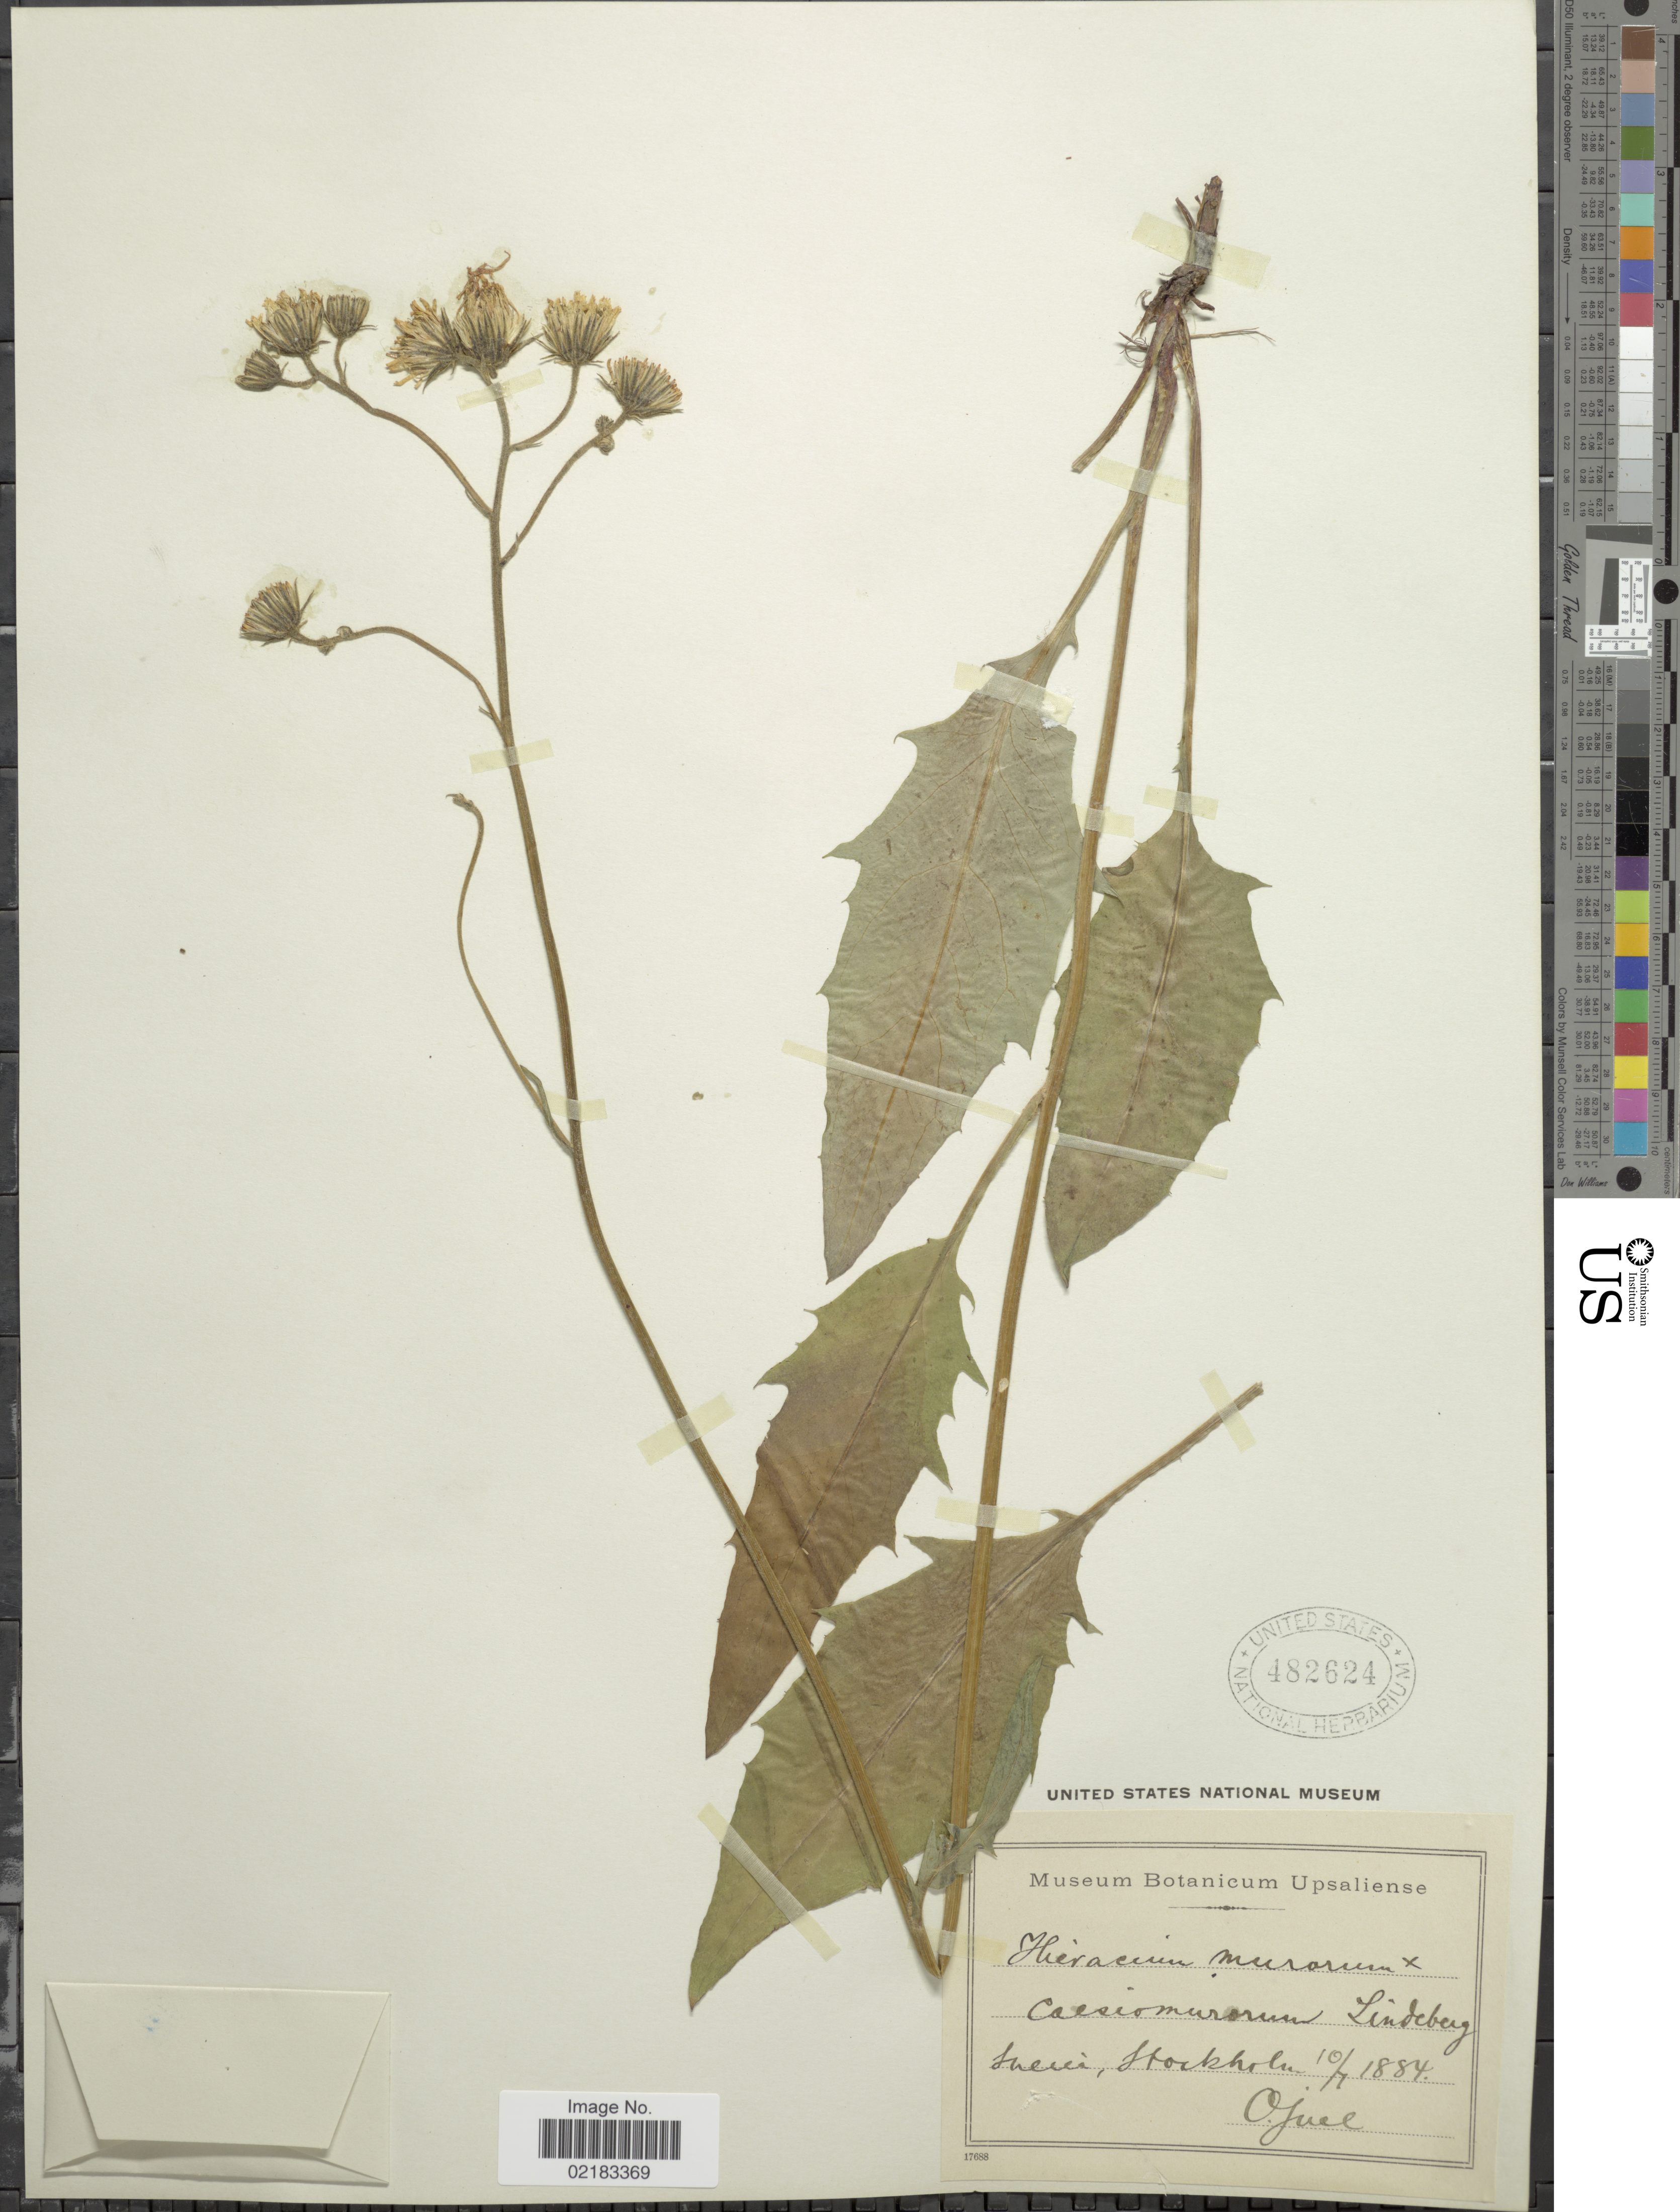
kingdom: Plantae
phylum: Tracheophyta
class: Magnoliopsida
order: Asterales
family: Asteraceae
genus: Hieracium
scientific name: Hieracium murorum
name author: L.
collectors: H. Juel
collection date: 1884-07-10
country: Sweden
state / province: Stockholm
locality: Suecia: Stockholm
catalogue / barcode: US 482624